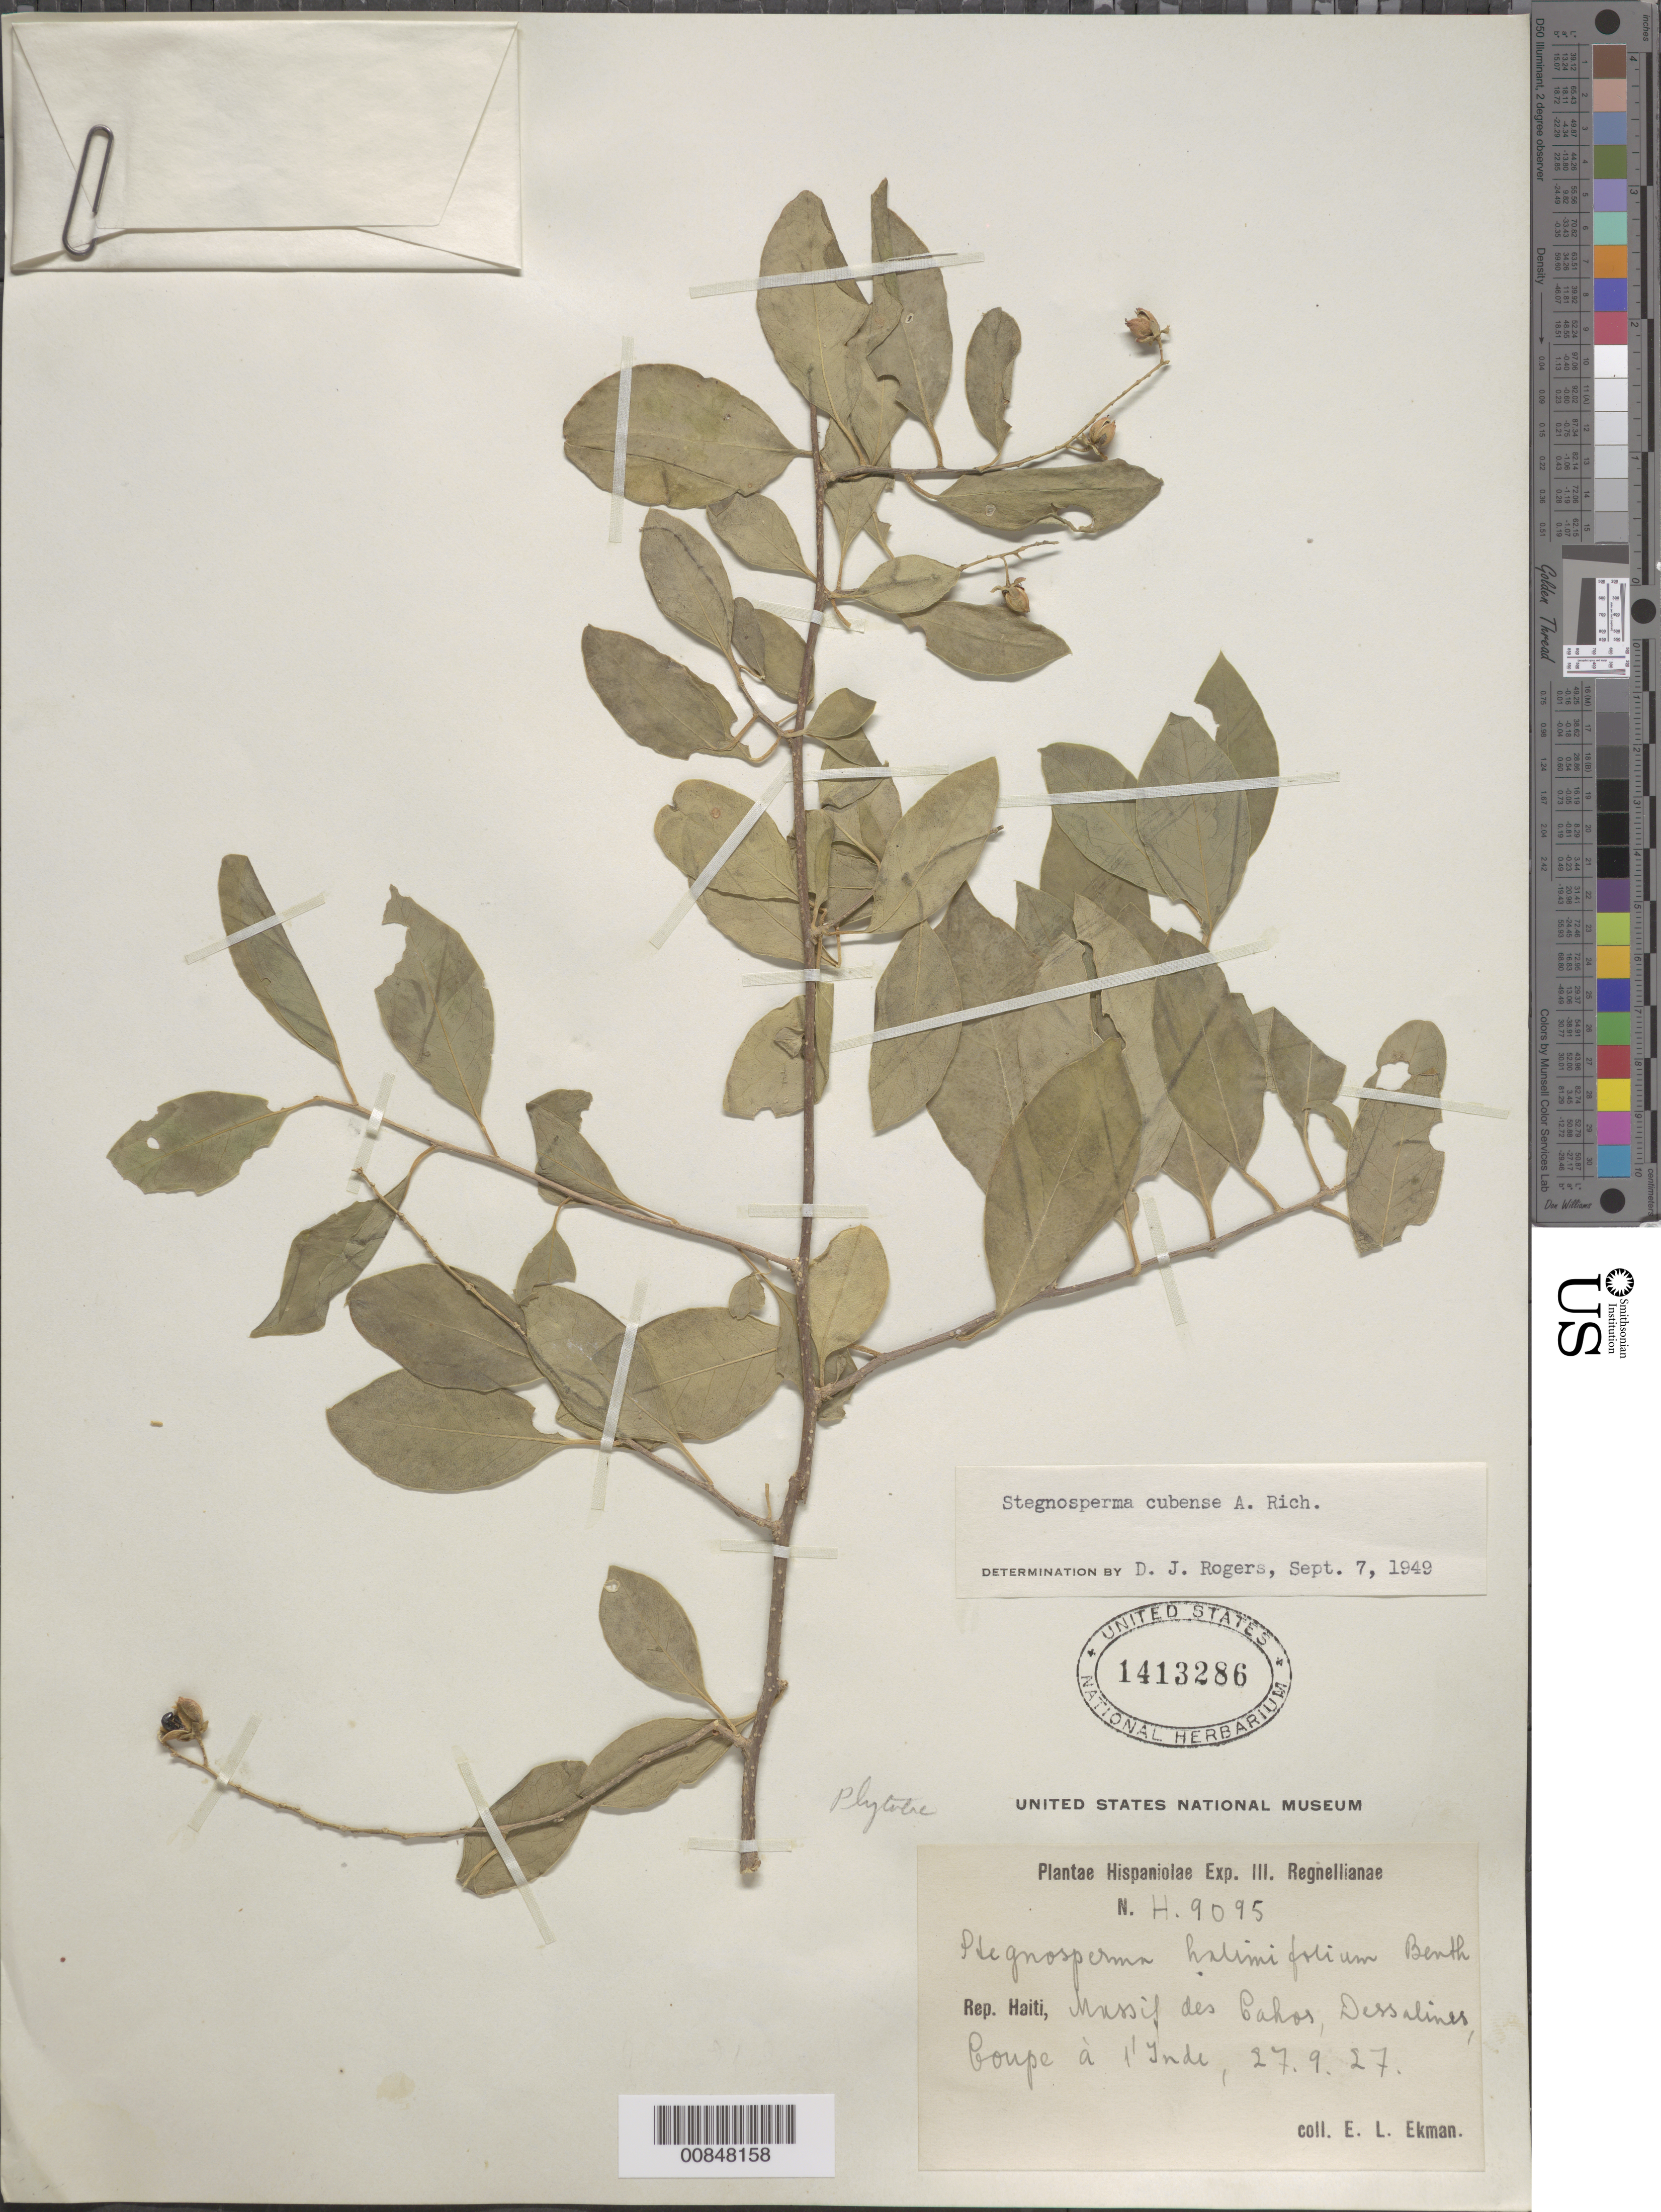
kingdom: Plantae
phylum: Tracheophyta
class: Magnoliopsida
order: Caryophyllales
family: Stegnospermataceae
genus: Stegnosperma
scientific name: Stegnosperma cubense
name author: A. Rich.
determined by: Rogers, D. J.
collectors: E. L. Ekman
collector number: H 9095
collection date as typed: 27 Sep 1927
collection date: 1927-09-27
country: Haiti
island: Hispaniola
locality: Massif des Cahos, Dessalines, Coupe à l'Inde.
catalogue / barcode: US 1413286